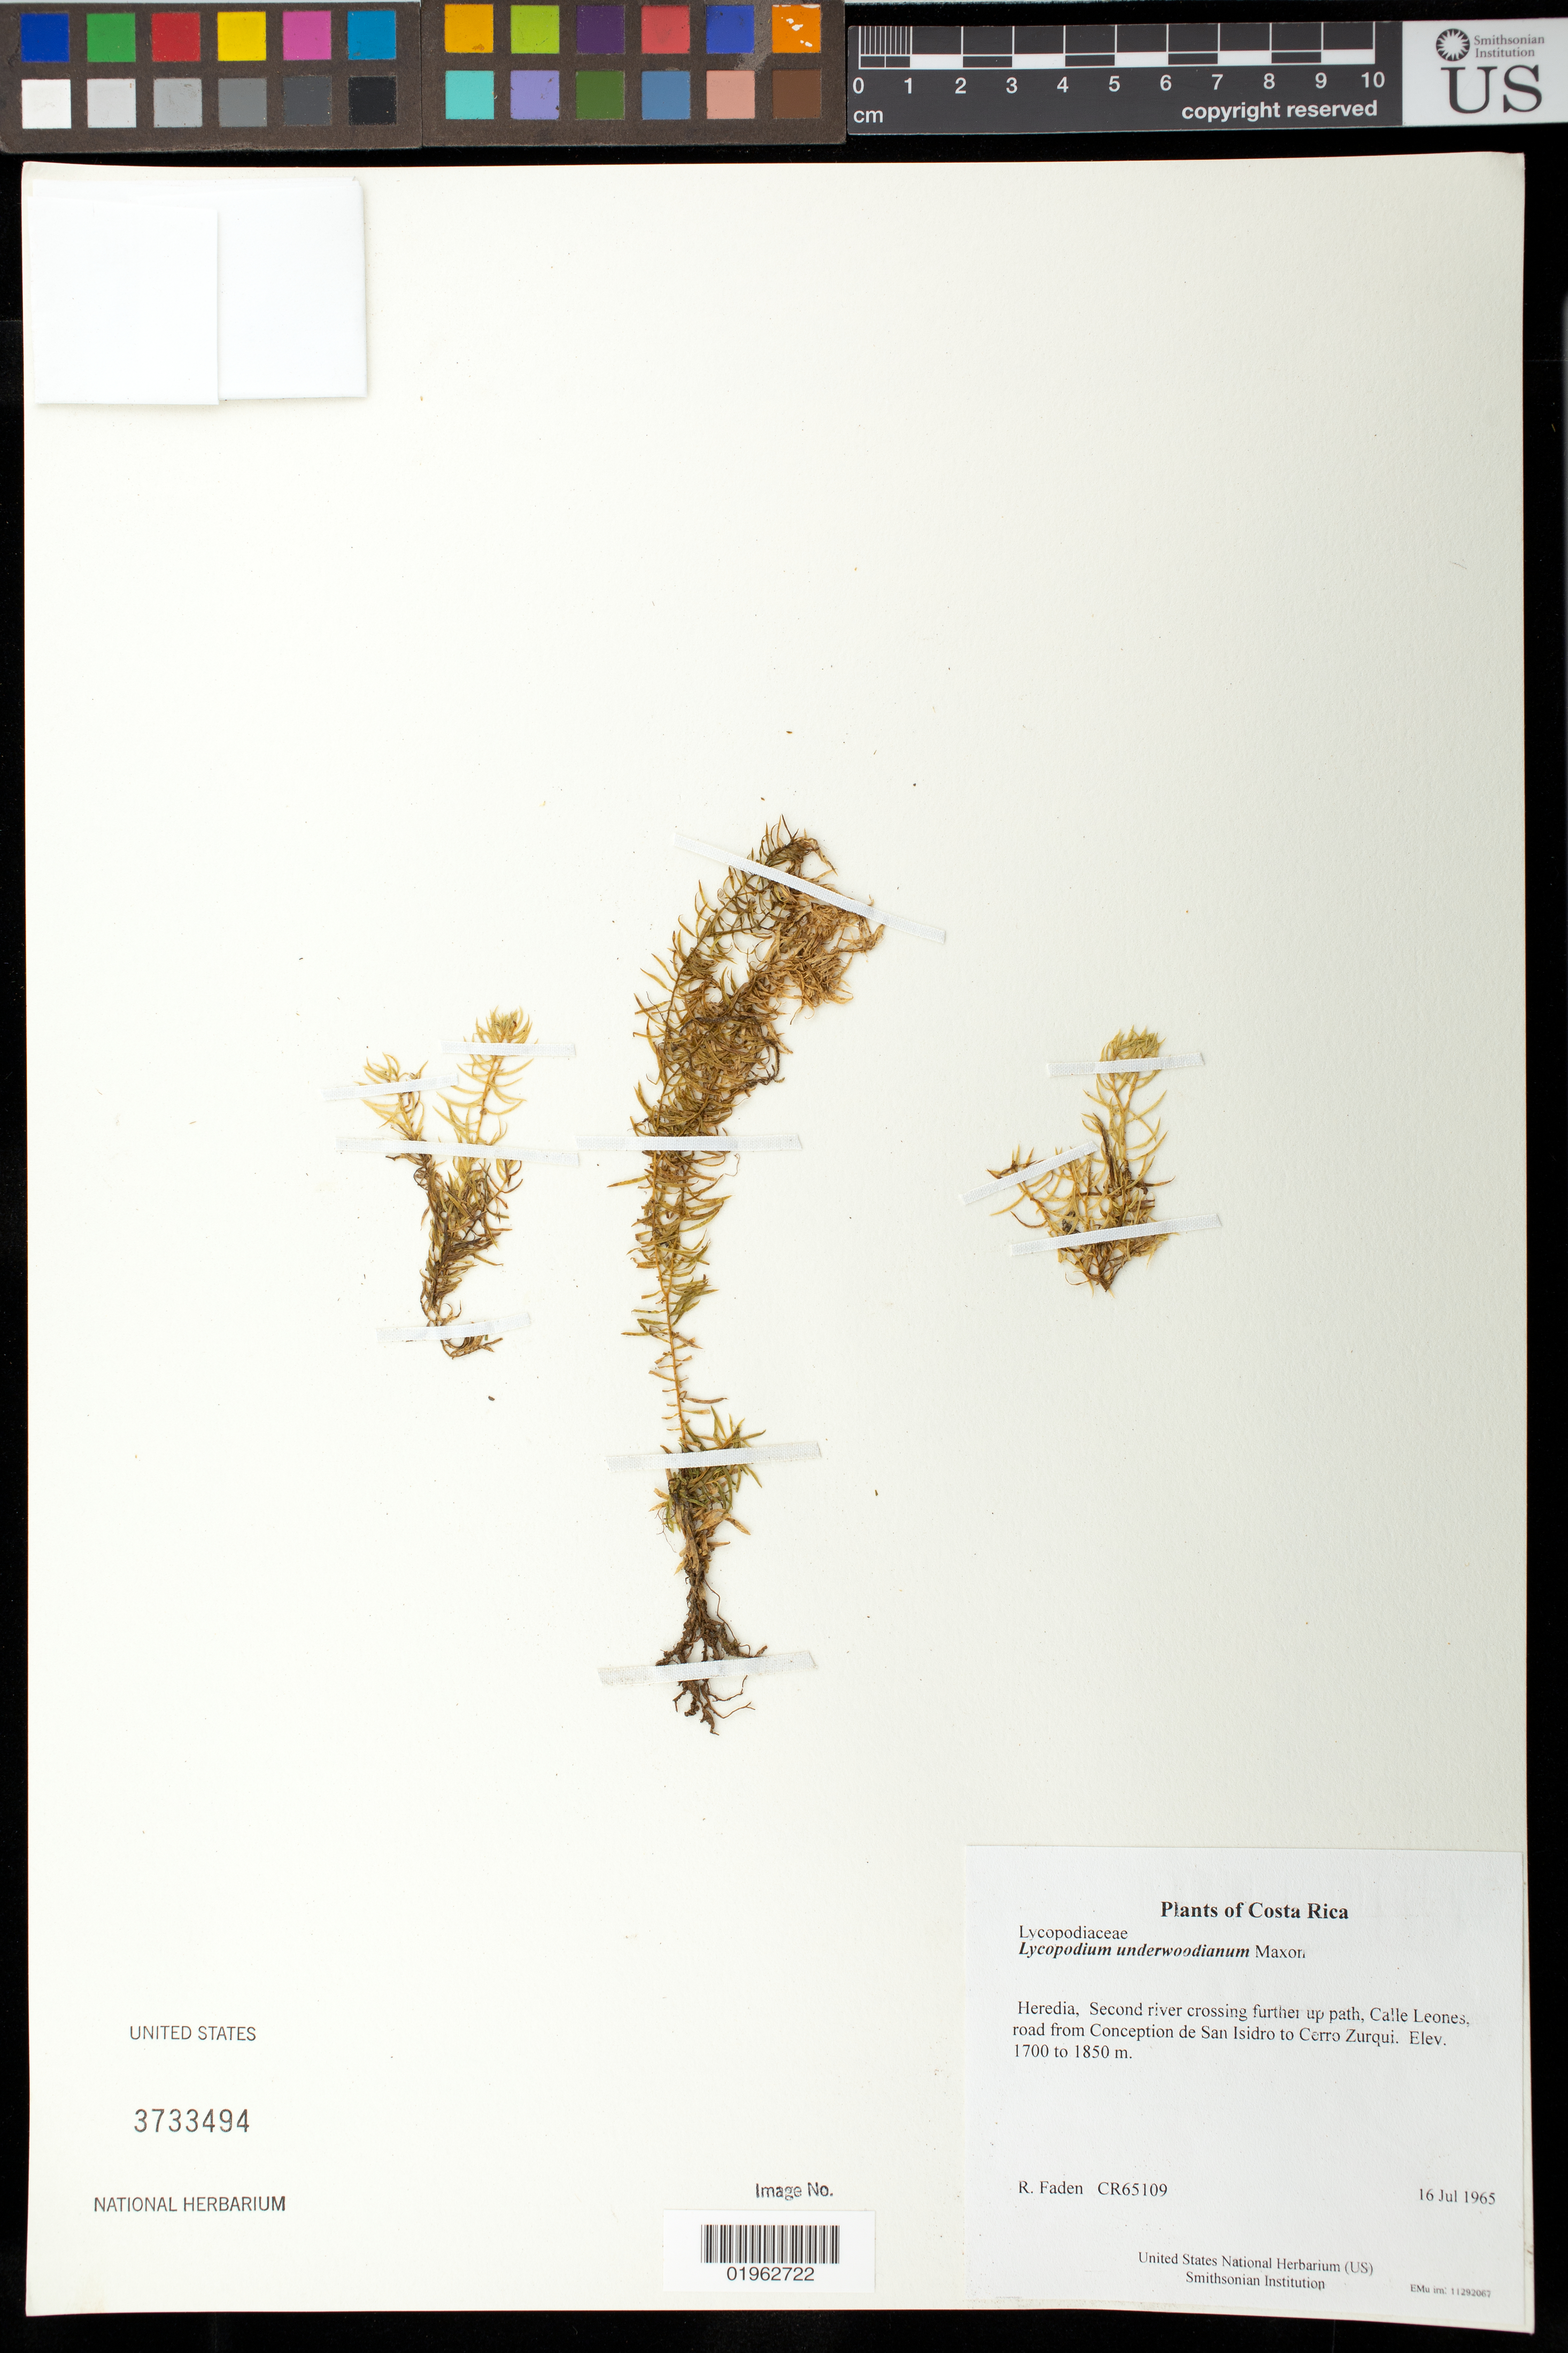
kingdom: Plantae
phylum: Tracheophyta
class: Lycopodiopsida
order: Lycopodiales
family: Lycopodiaceae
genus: Phlegmariurus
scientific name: Phlegmariurus capillaris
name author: (Sodiro) B. Øllg.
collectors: R. B. Faden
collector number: CR65109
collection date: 1965-07-16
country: Costa Rica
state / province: Heredia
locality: Second river crossing further up path, Calle Leones, road from Conception de San Isidro to Cerro Zurqui.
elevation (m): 1700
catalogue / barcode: US 3733494